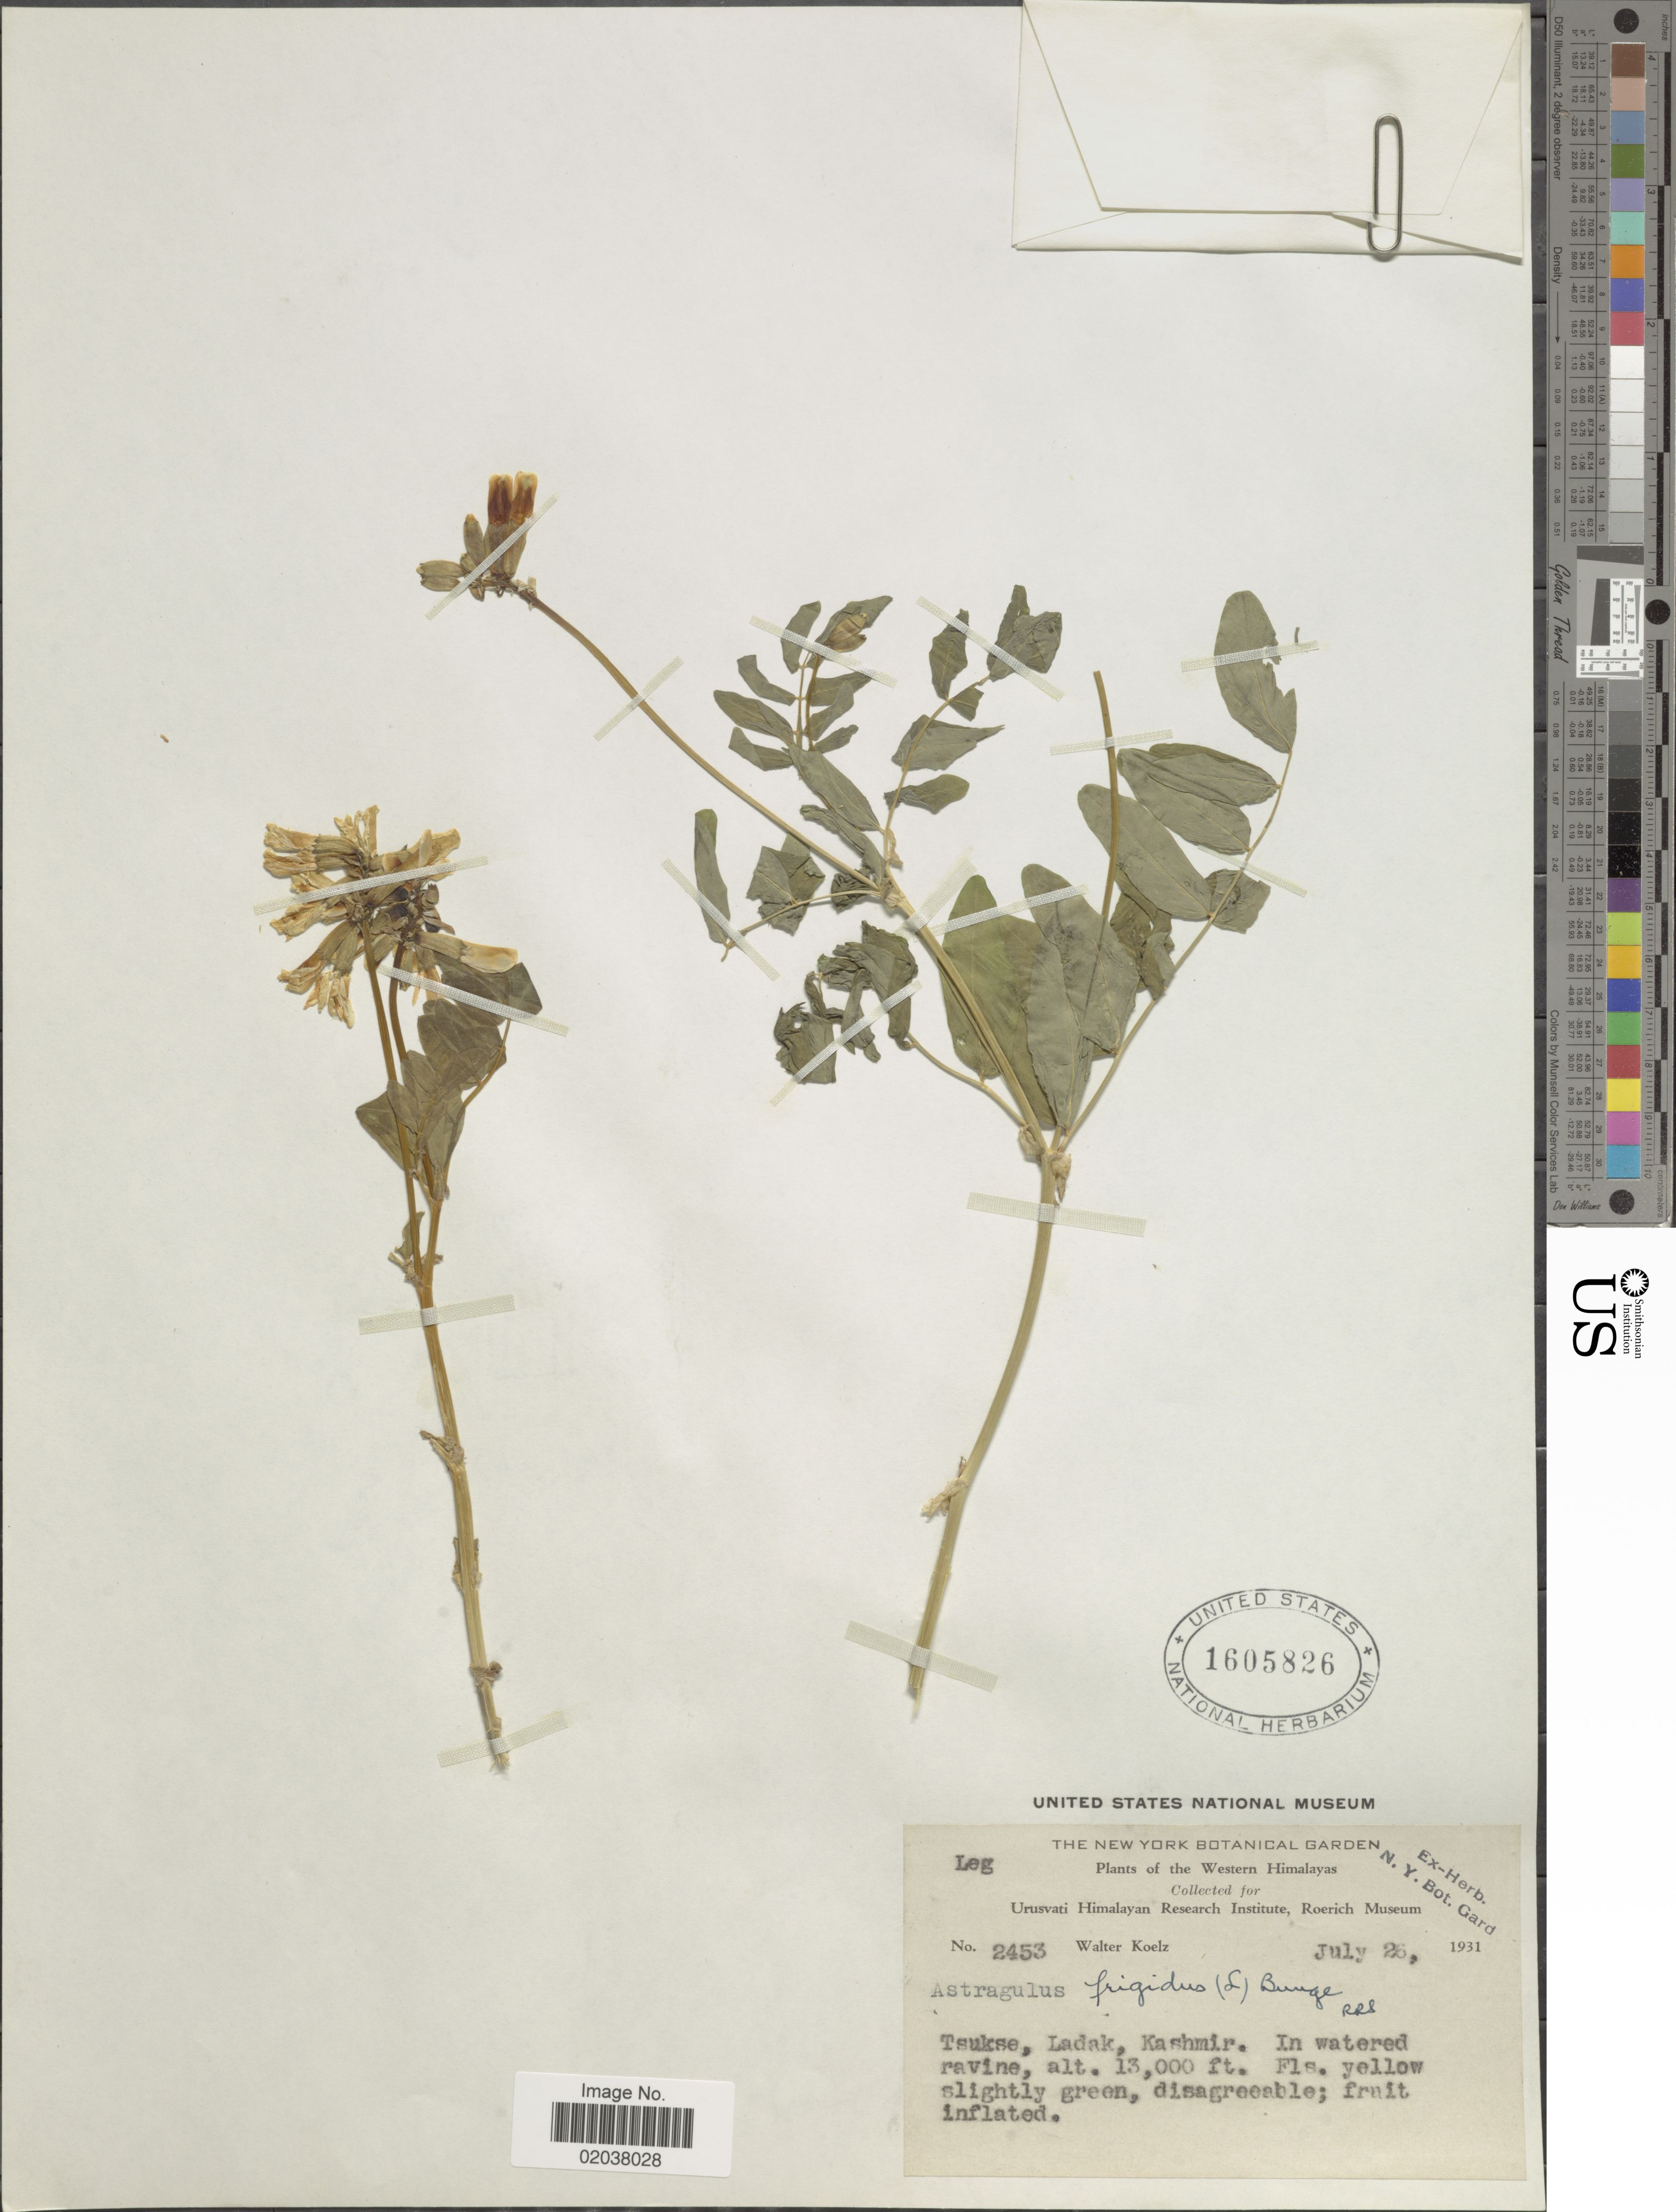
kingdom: Plantae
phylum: Tracheophyta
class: Magnoliopsida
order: Fabales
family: Fabaceae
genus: Astragalus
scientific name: Astragalus frigidus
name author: (L.) A. Gray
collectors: W. N. Koelz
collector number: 2453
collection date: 1931-07-26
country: India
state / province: Ladakh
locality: Western Himalayas. Tsukse, Ladak, Kashmir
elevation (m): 3962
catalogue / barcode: US 1605826